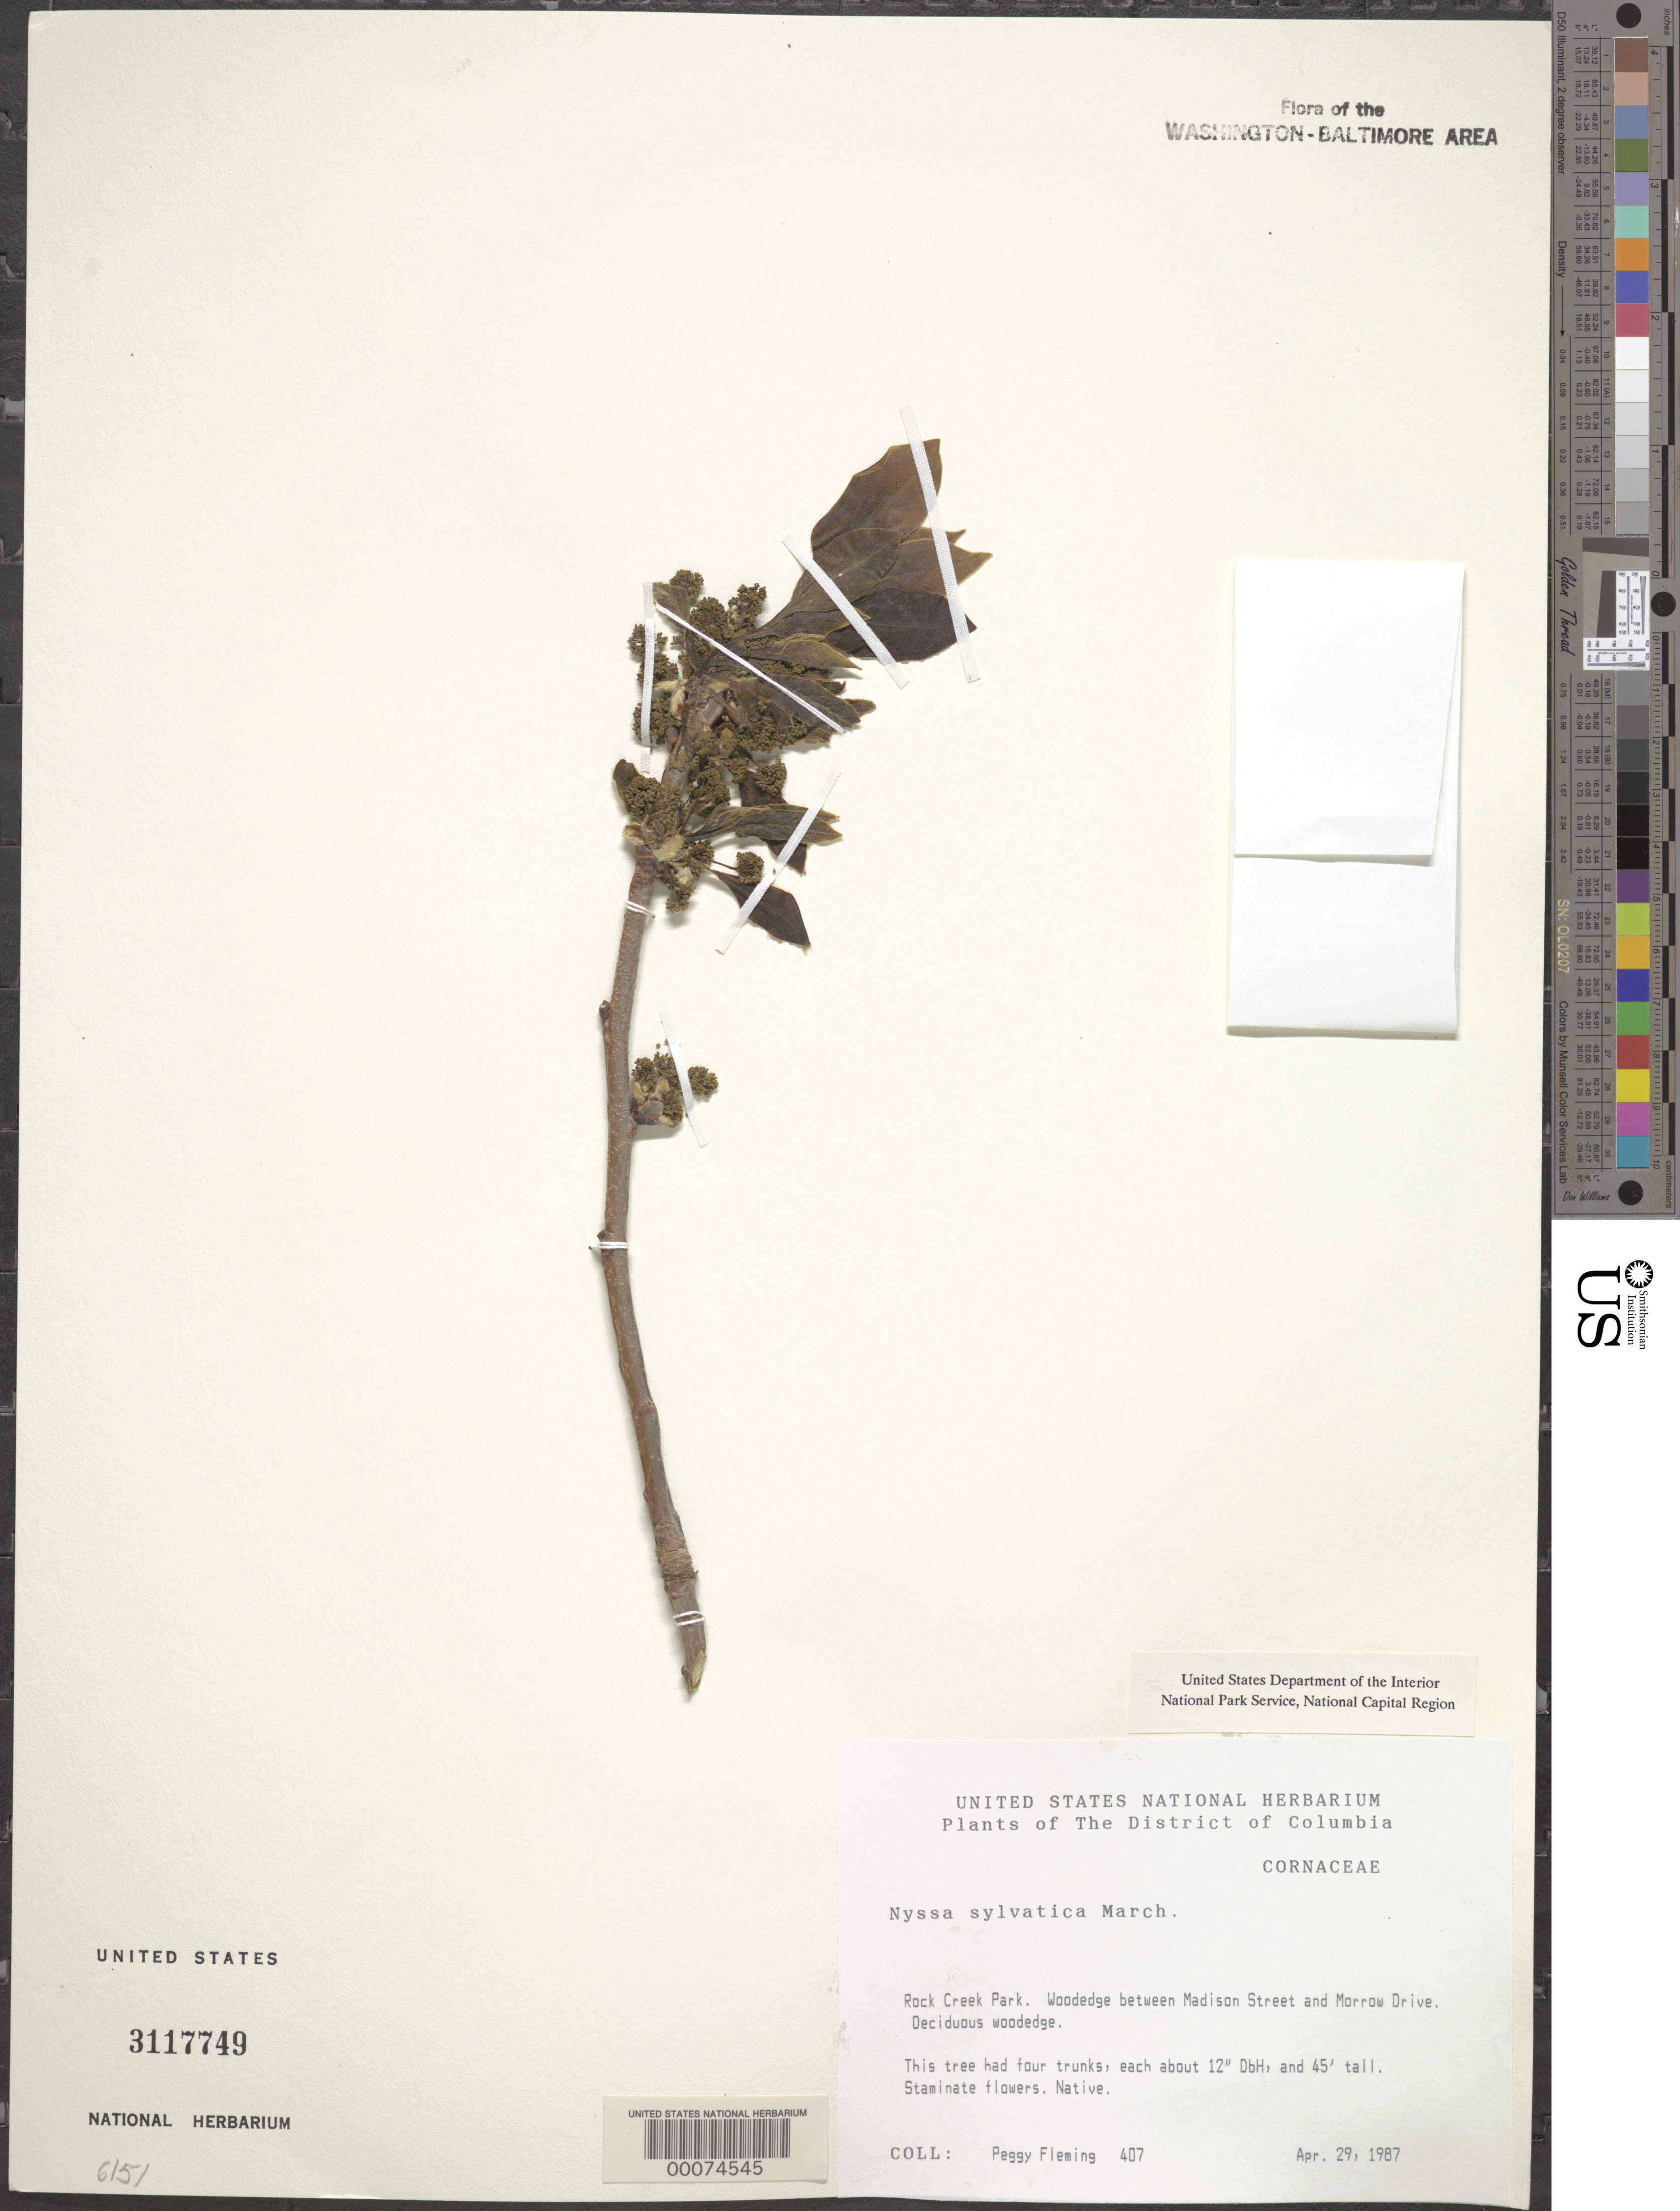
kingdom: Plantae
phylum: Tracheophyta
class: Magnoliopsida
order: Cornales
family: Nyssaceae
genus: Nyssa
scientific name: Nyssa sylvatica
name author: Marshall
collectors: P. Fleming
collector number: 407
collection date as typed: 29 Apr 1987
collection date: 1987-04-29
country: United States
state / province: District of Columbia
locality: Rock Creek Park. Wood edge between Madison Street and Morrow Drive. Rock Creek Park & vicinity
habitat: Deciduous woodedge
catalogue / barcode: US 3117749